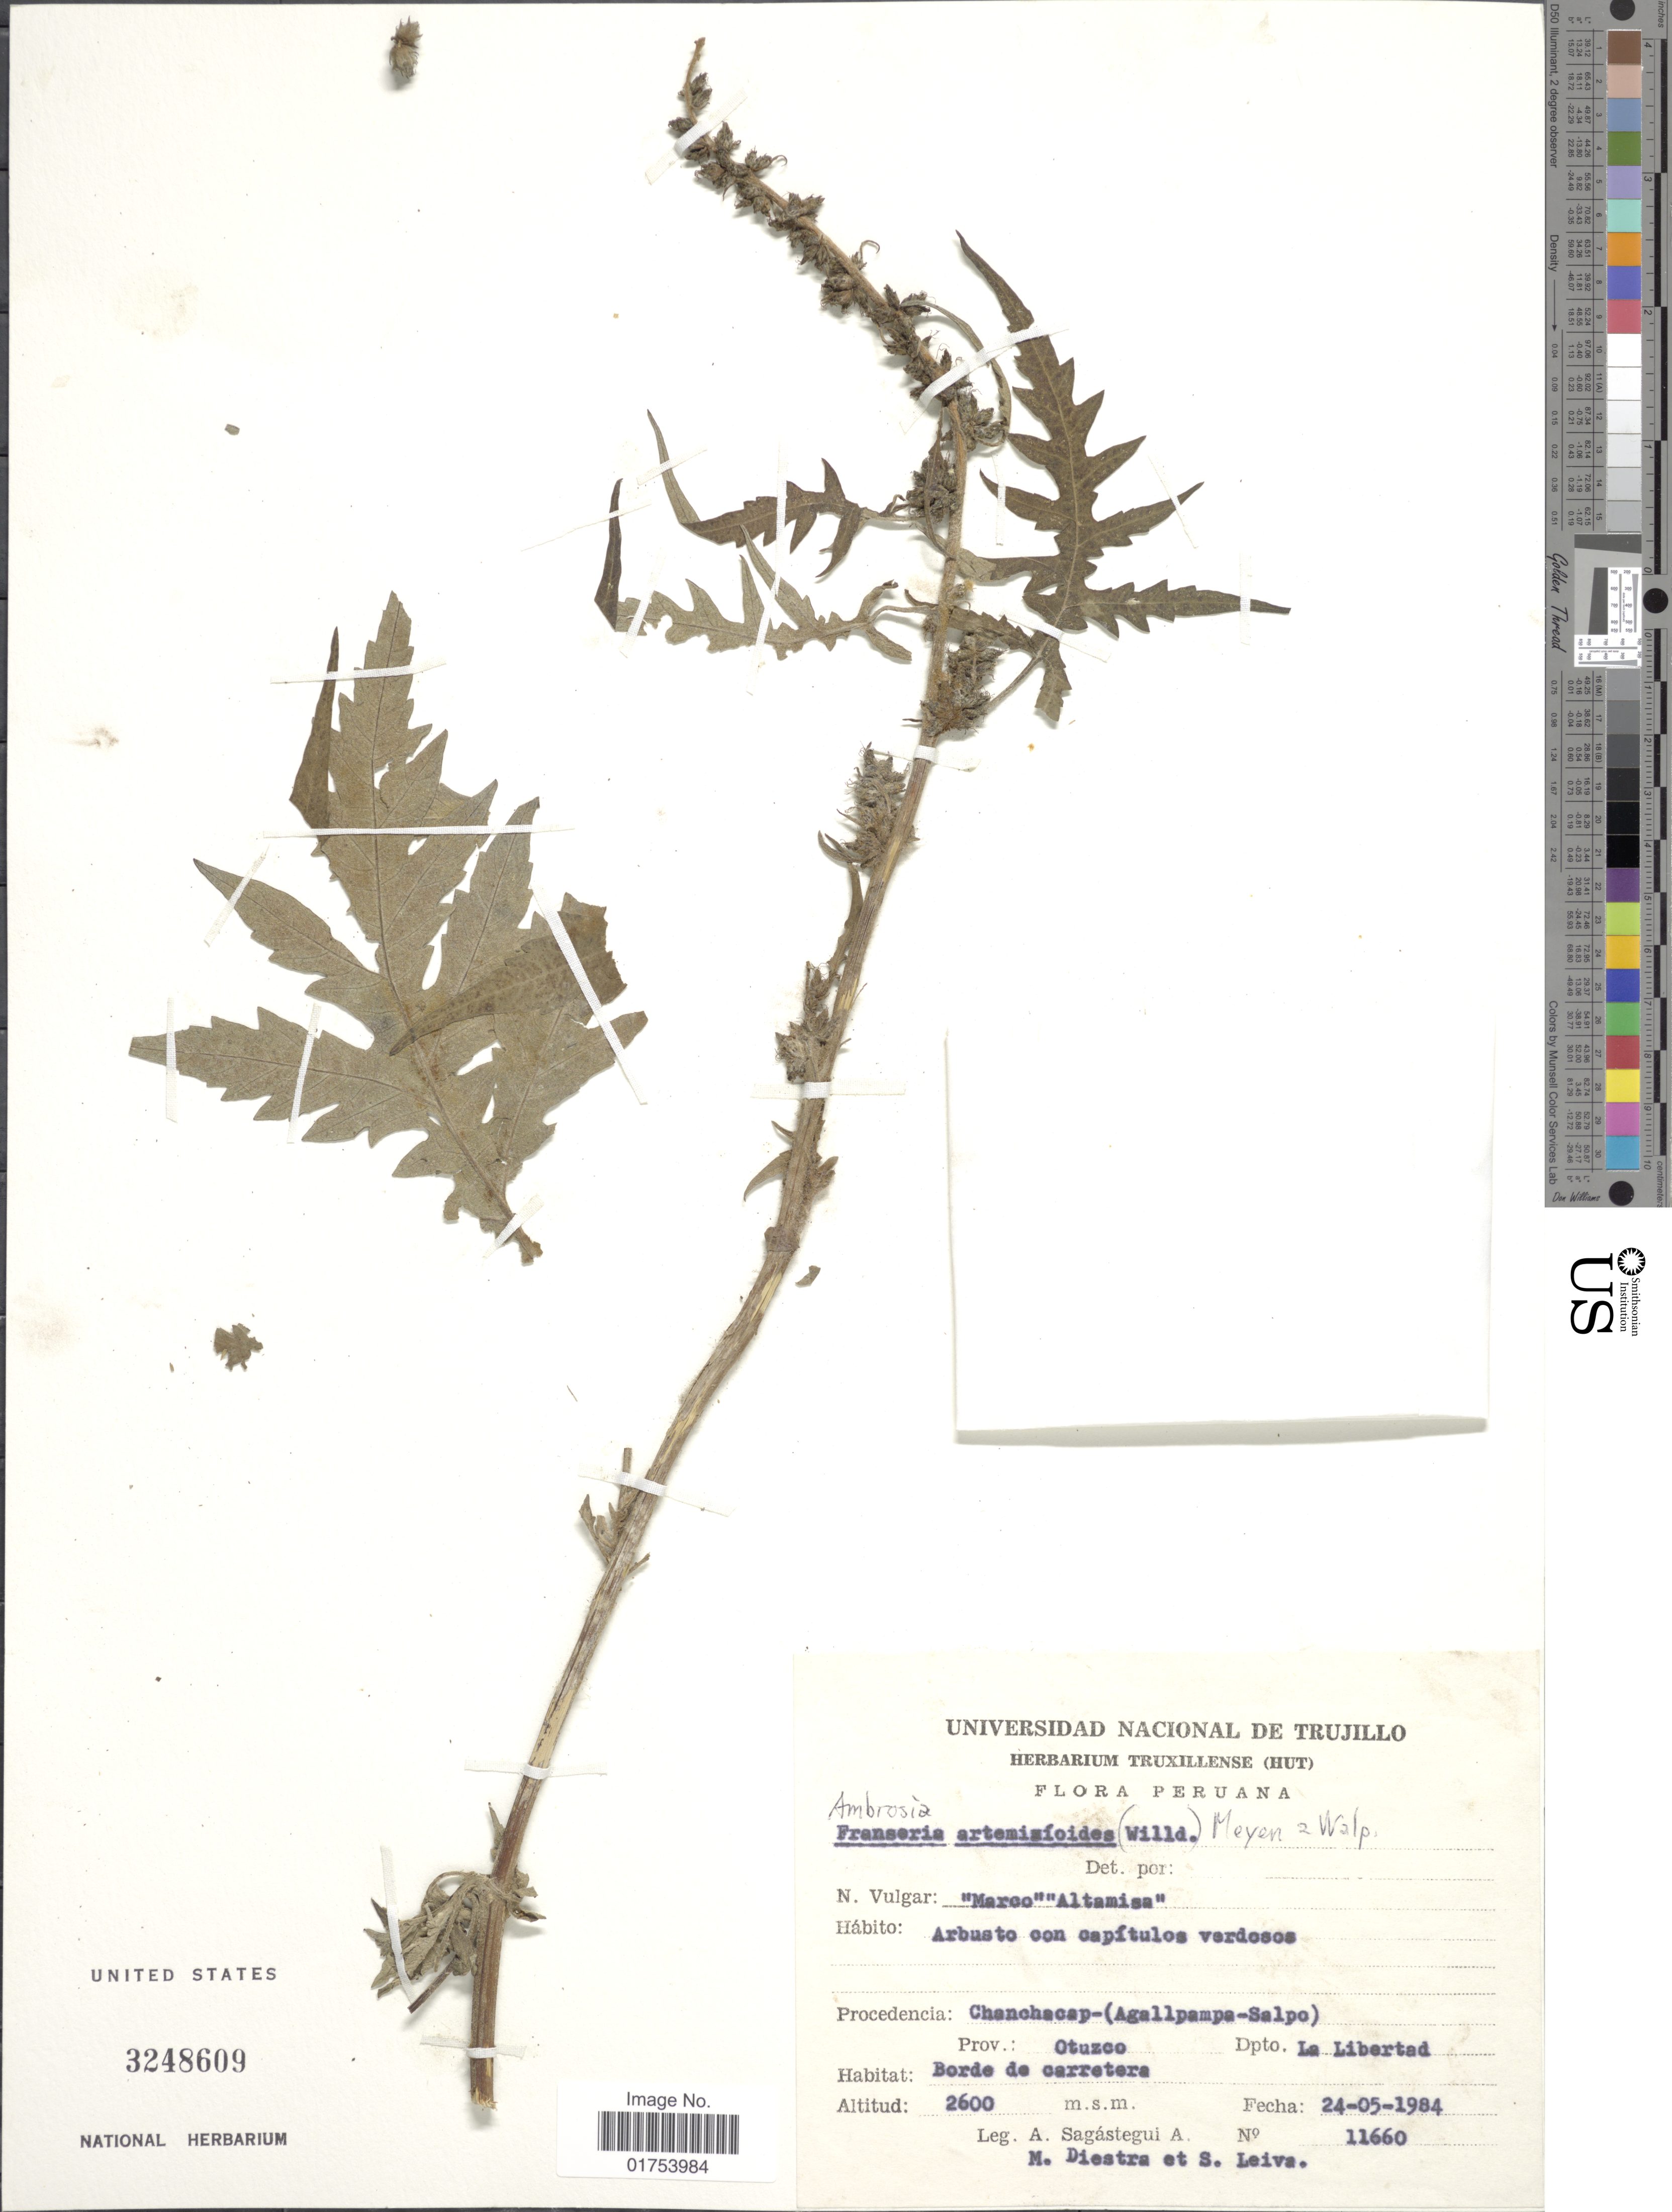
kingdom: Plantae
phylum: Tracheophyta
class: Magnoliopsida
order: Asterales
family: Asteraceae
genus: Ambrosia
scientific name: Ambrosia arborescens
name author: Mill.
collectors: A. Sagástegui A., M. Diestra & S. Leiva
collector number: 11660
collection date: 1984-05-24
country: Peru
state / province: La Libertad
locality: Procedencia: Chanchacap - (Agallpampa - Salpo_ Prov.: Otuzco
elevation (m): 2600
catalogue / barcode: US 3248609